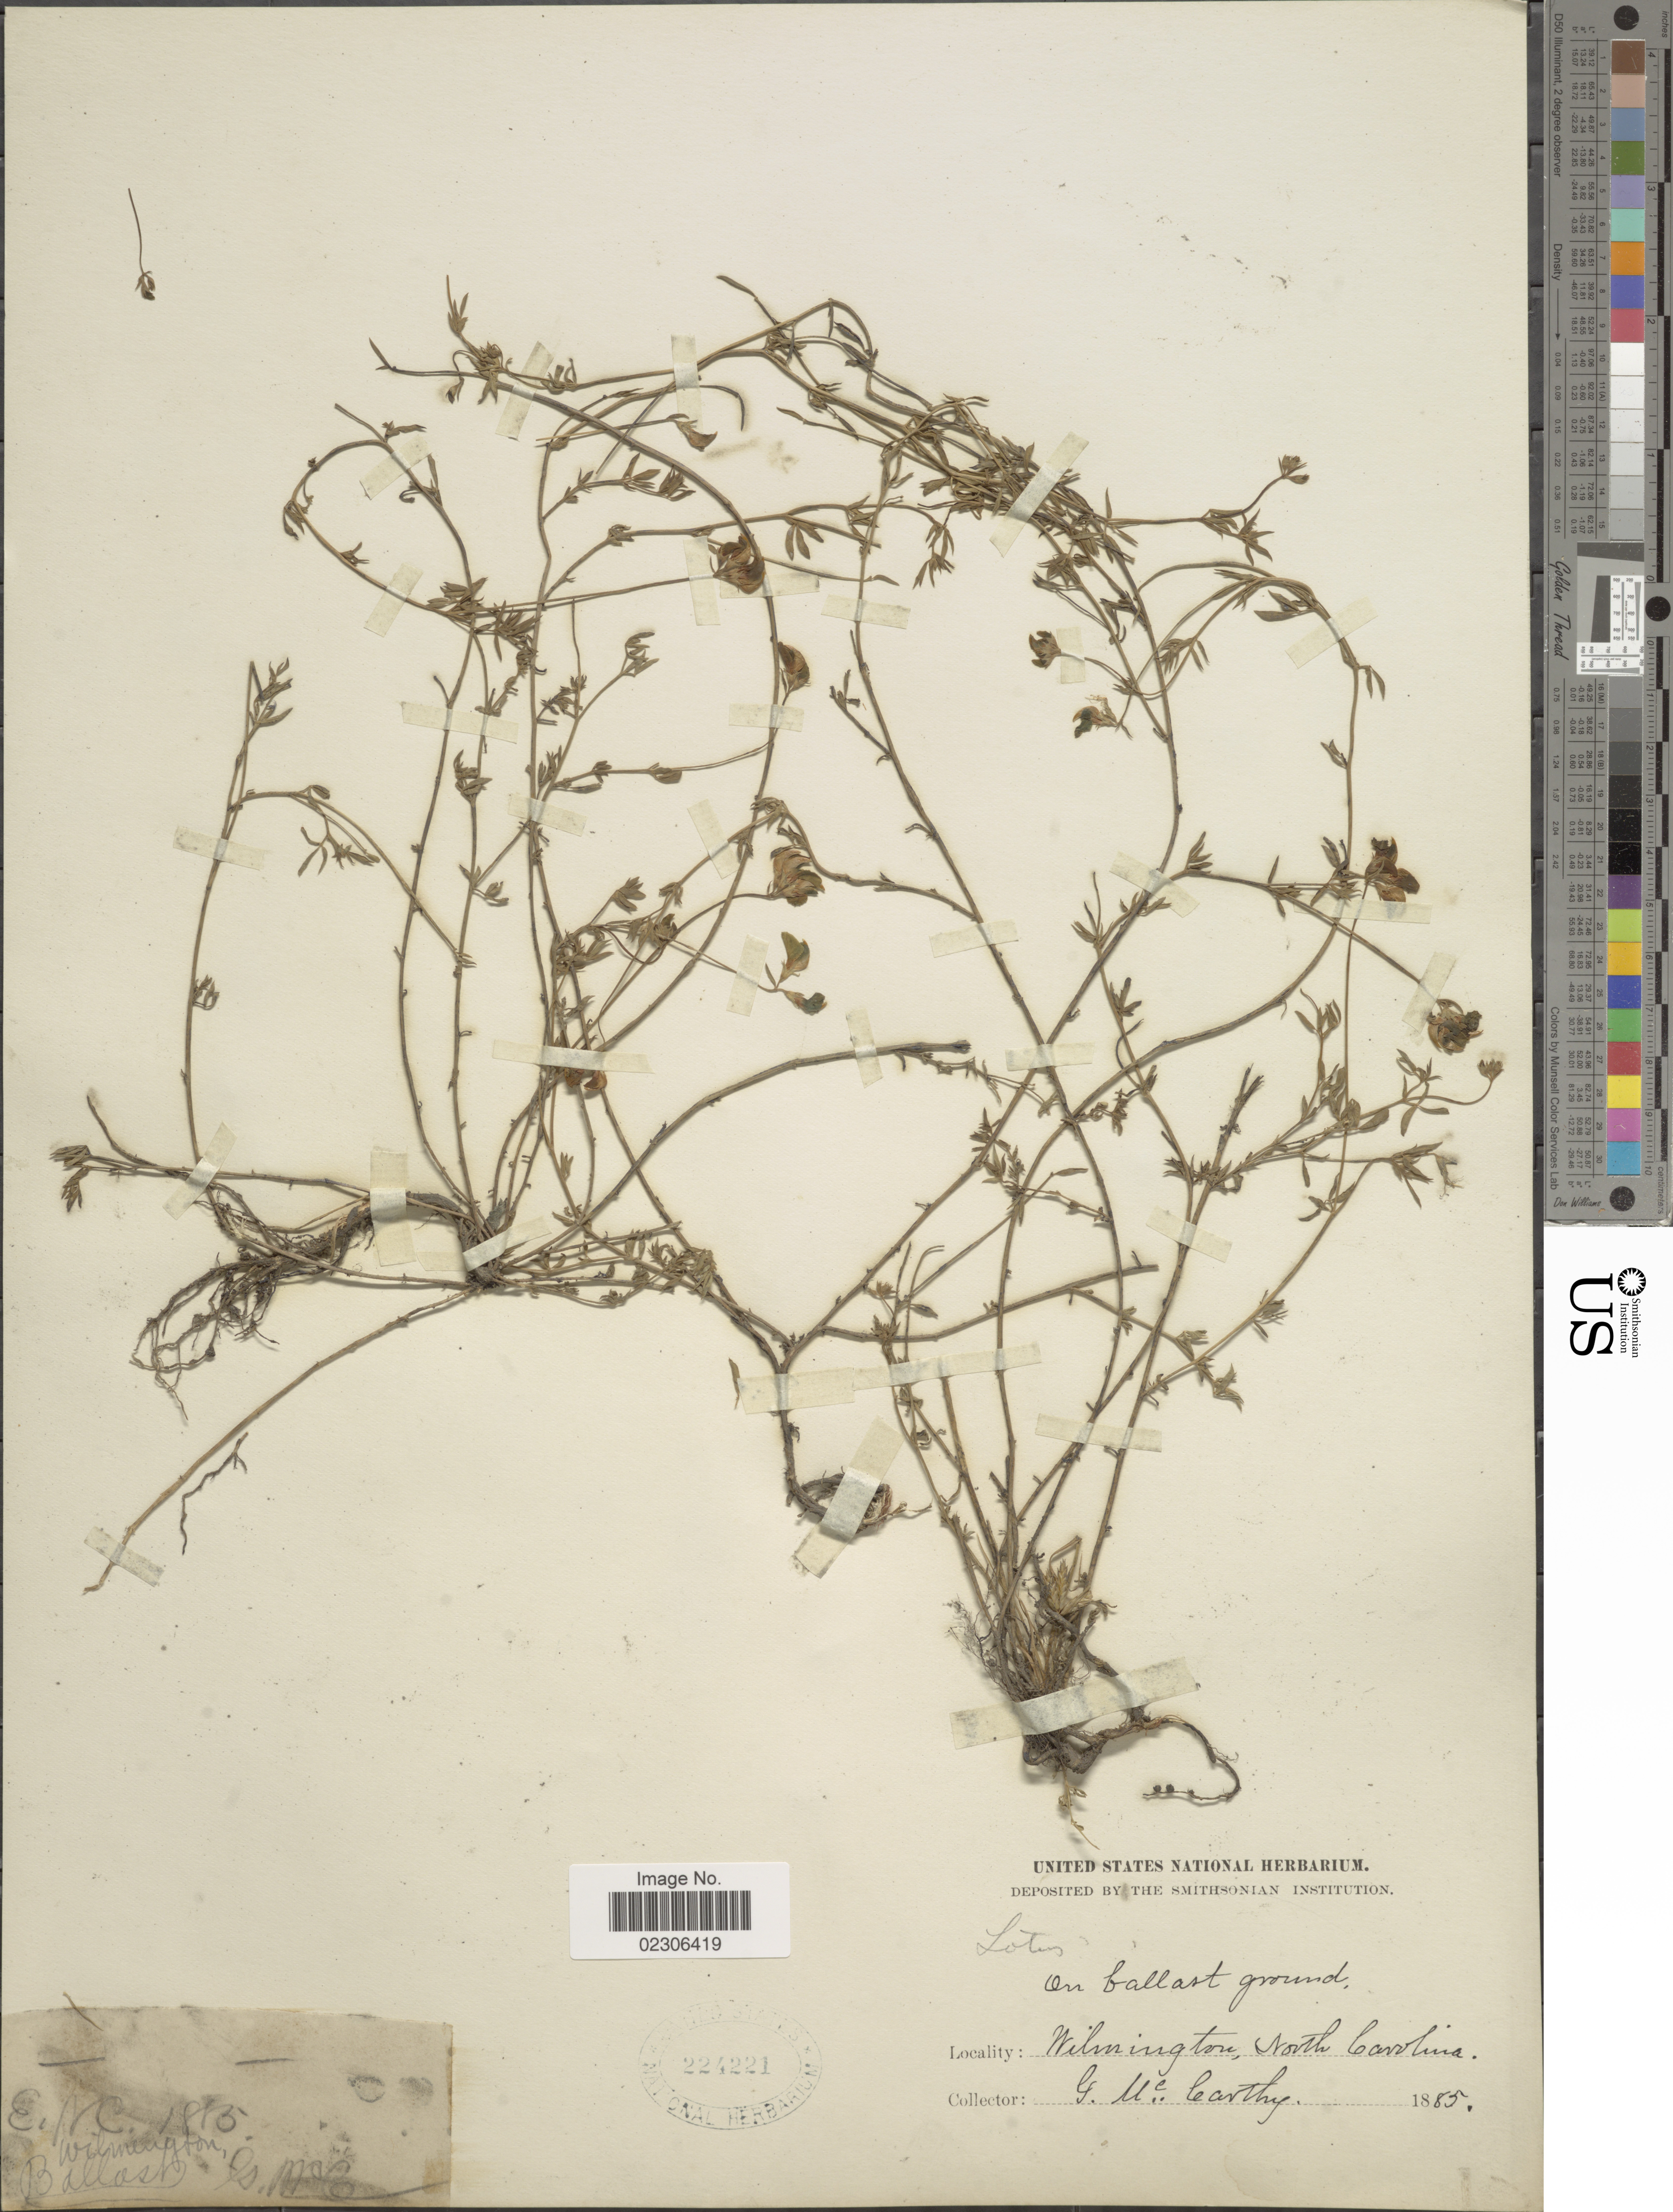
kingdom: Plantae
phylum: Tracheophyta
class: Magnoliopsida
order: Fabales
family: Fabaceae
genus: Lotus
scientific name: Lotus sp.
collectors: G. M. McCarthy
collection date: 1885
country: United States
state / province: North Dakota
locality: Wilmington, North Carolina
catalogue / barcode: US 224221